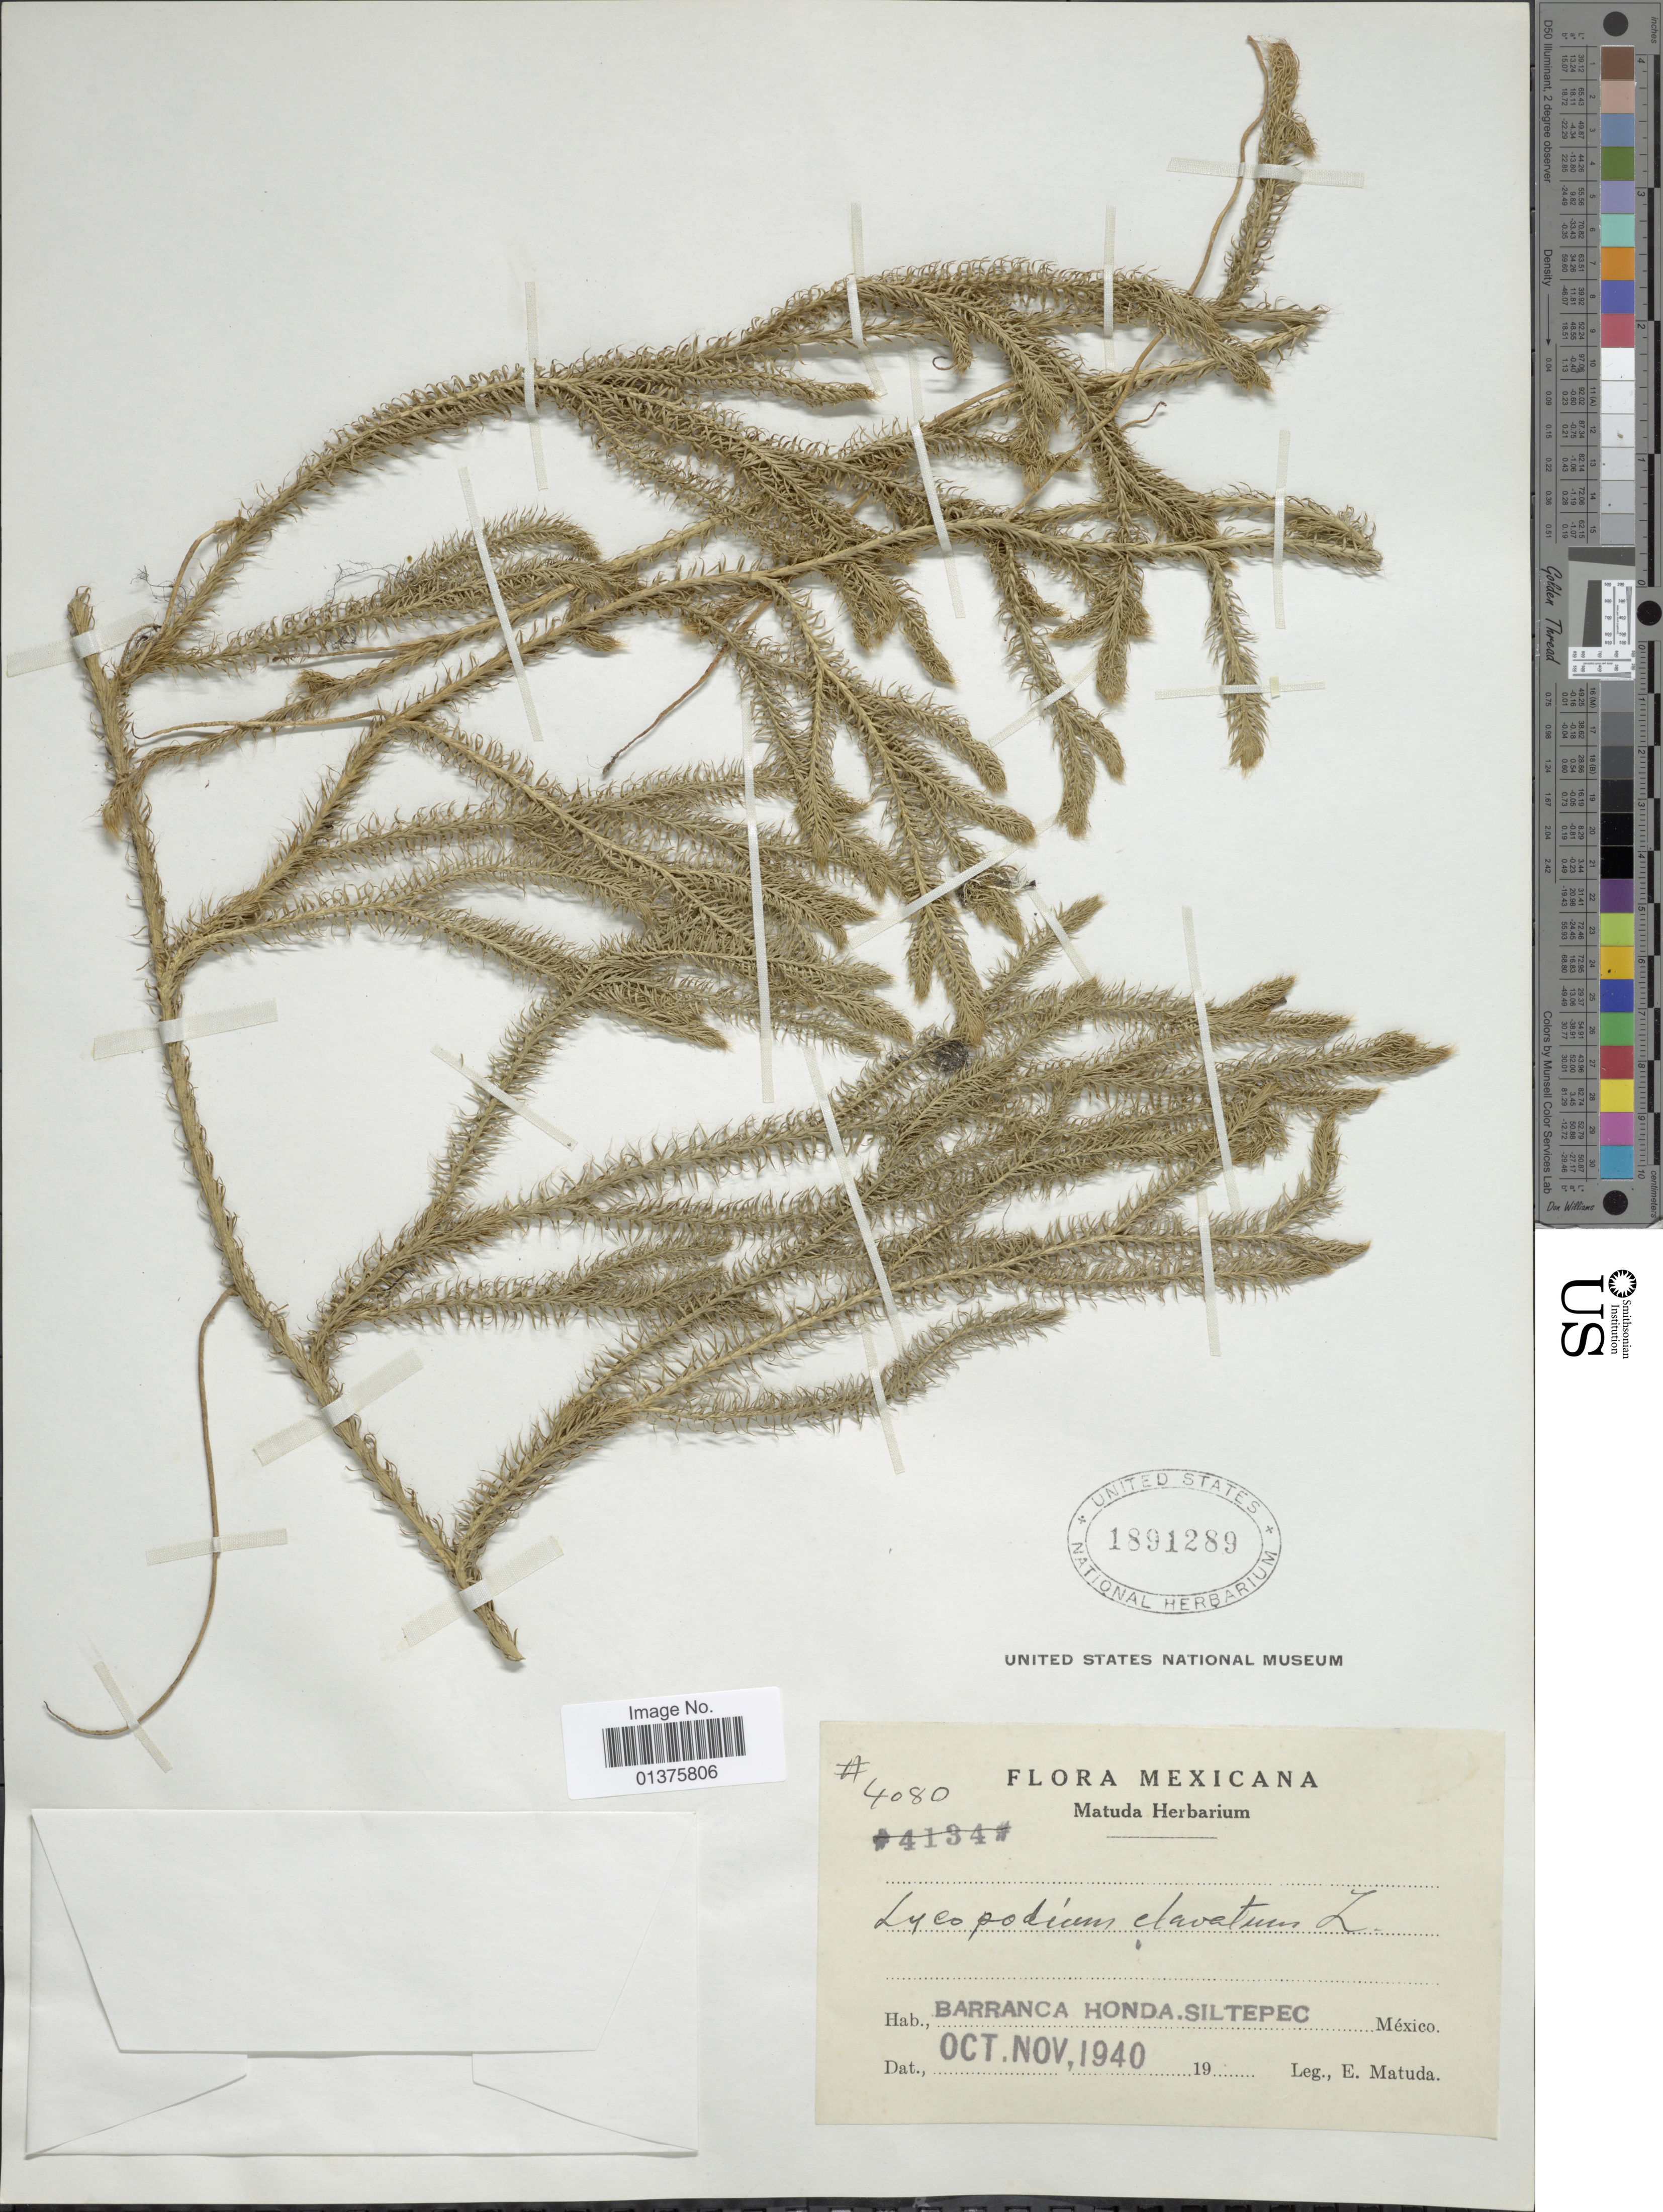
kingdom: Plantae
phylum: Tracheophyta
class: Lycopodiopsida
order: Lycopodiales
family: Lycopodiaceae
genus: Lycopodium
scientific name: Lycopodium clavatum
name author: L.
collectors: E. Matuda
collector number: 4080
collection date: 1940-10/1940-11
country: Mexico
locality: Barranca Honda Siltepec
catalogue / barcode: US 1891289